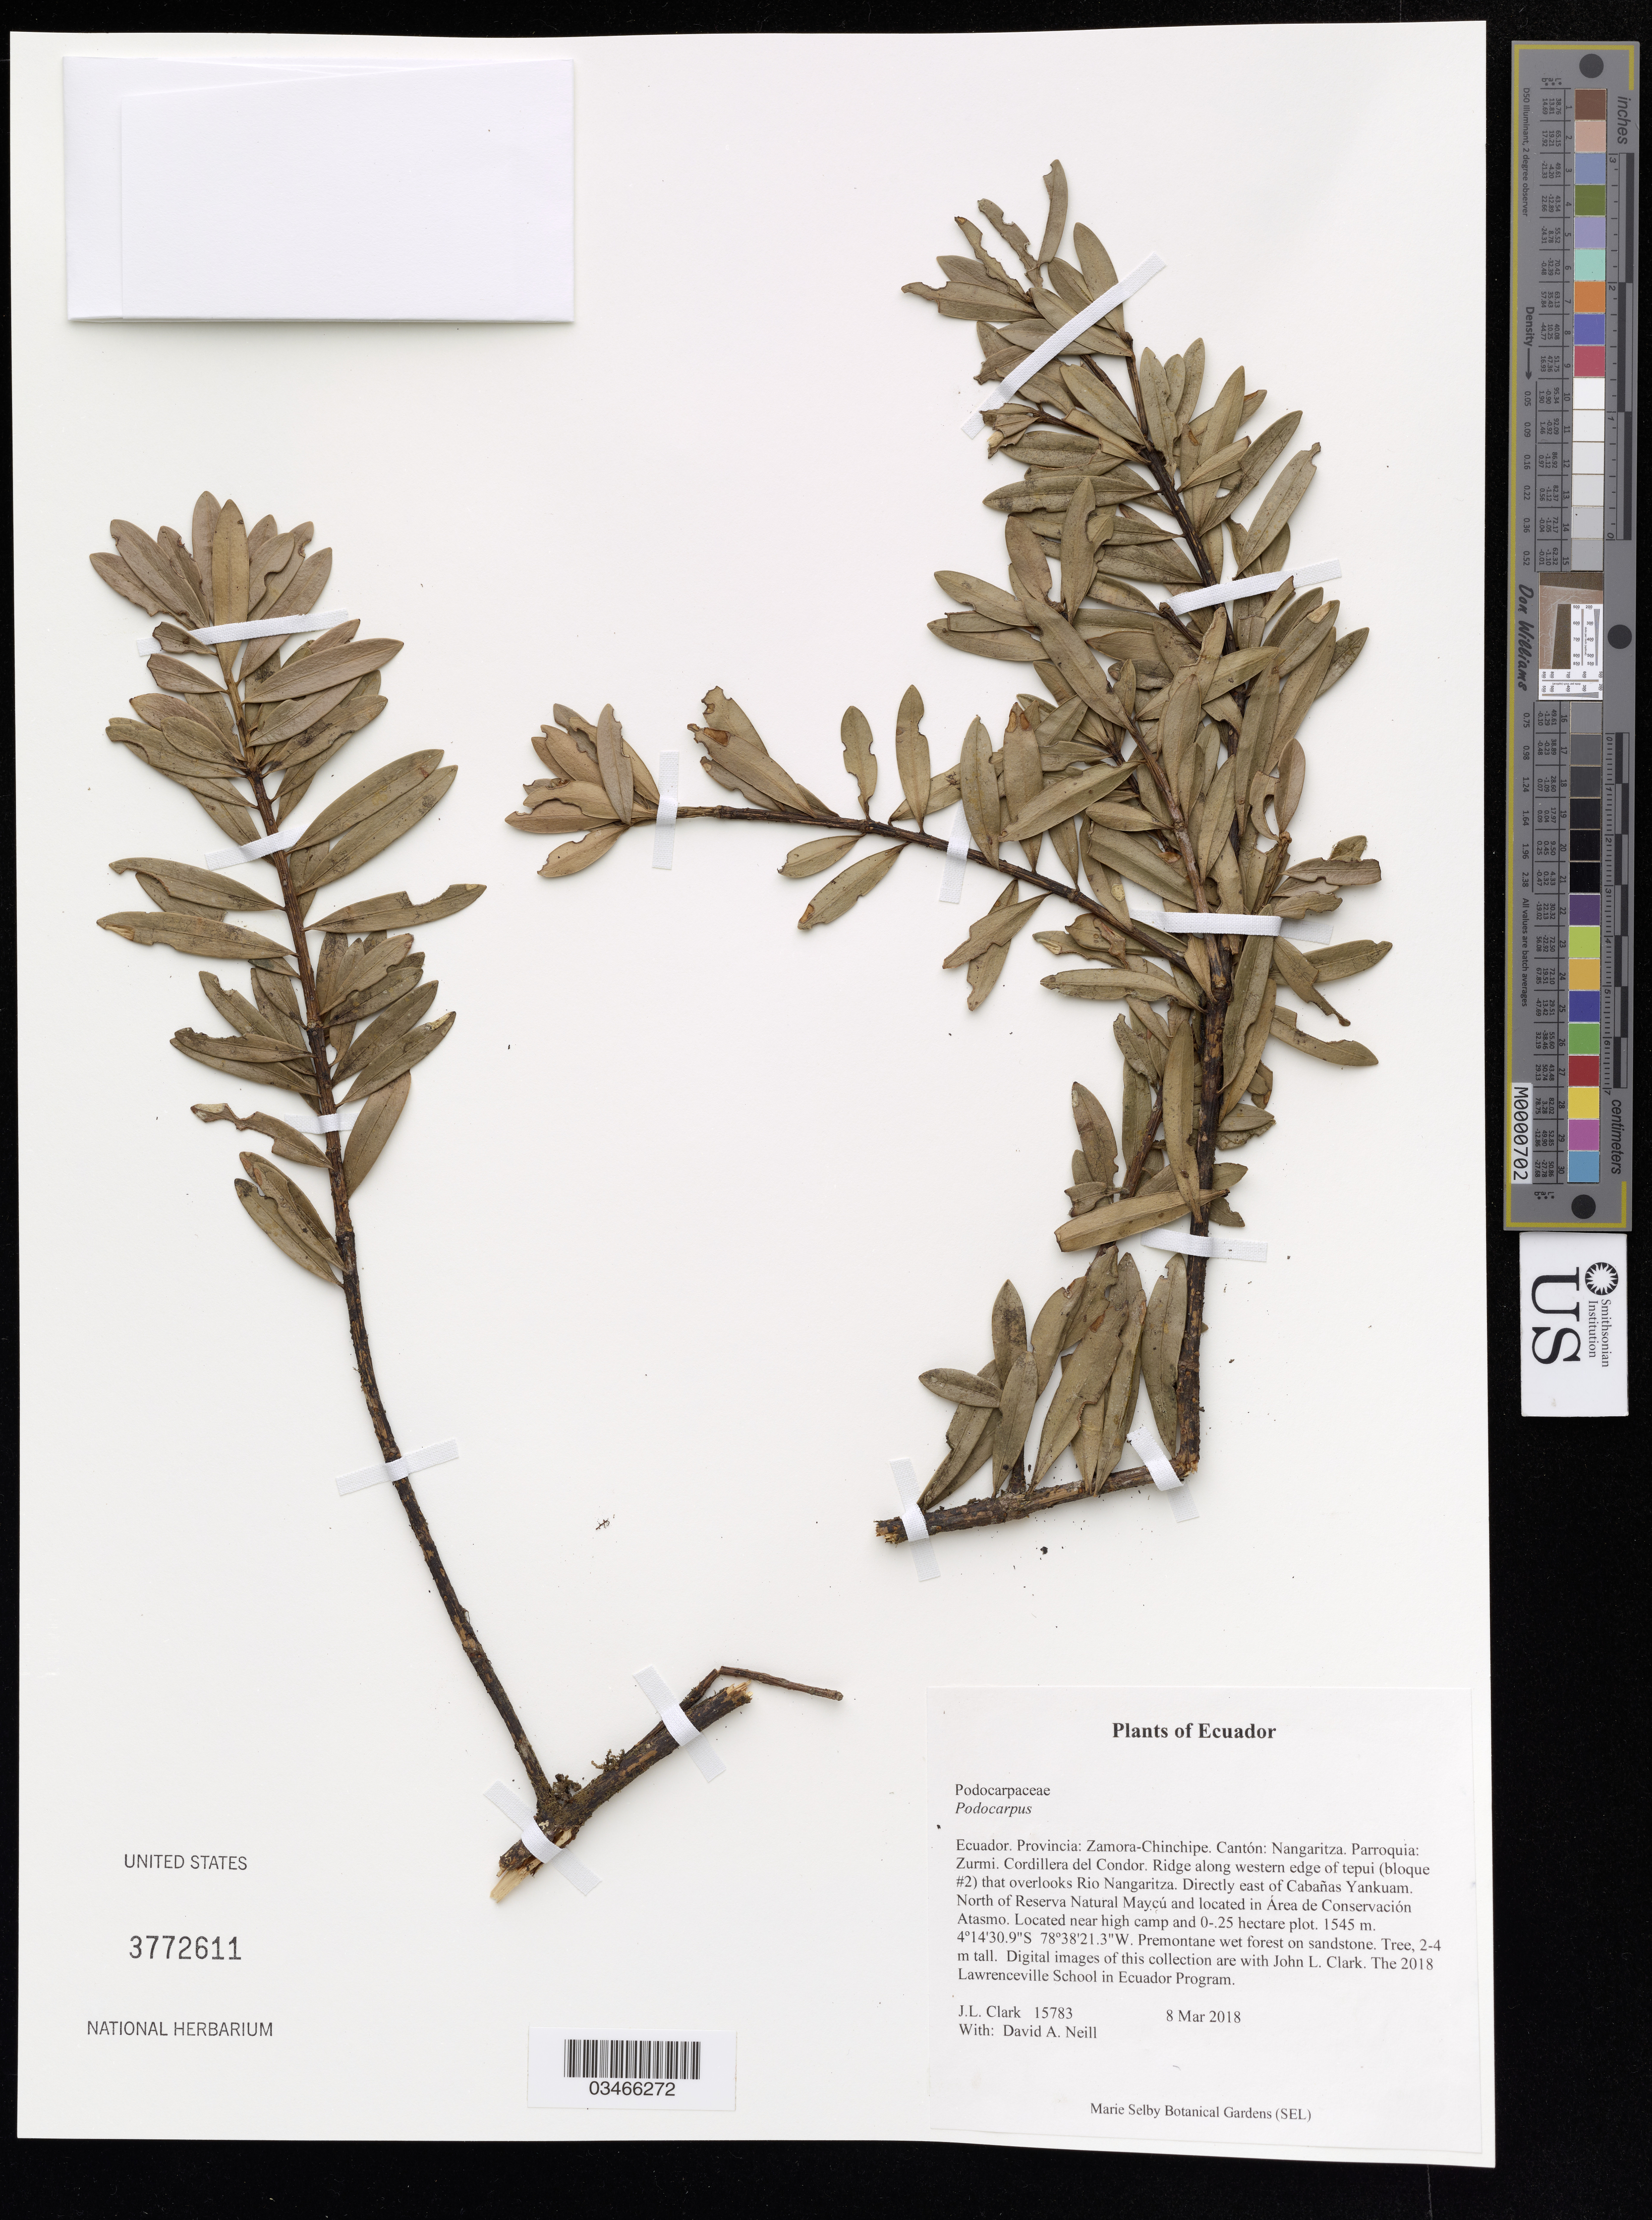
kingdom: Plantae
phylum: Tracheophyta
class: Pinopsida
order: Pinales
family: Podocarpaceae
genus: Podocarpus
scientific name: Podocarpus sp.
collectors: J. Clark & D. A. Neill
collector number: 15783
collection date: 2018-03-08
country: Ecuador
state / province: Zamora-Chinchipe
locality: Cantón: Nangaritza, Parroquia: Zurmi, Cordillera del Condor, Ridge along western edge of tepui (bloque #2) that overlooks Rio Nangaritza, Directly east of Cabañas Yankuam, North of Reserva Natural Maycú and located in Área de Conservación Atasmo.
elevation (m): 1545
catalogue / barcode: US 3772611